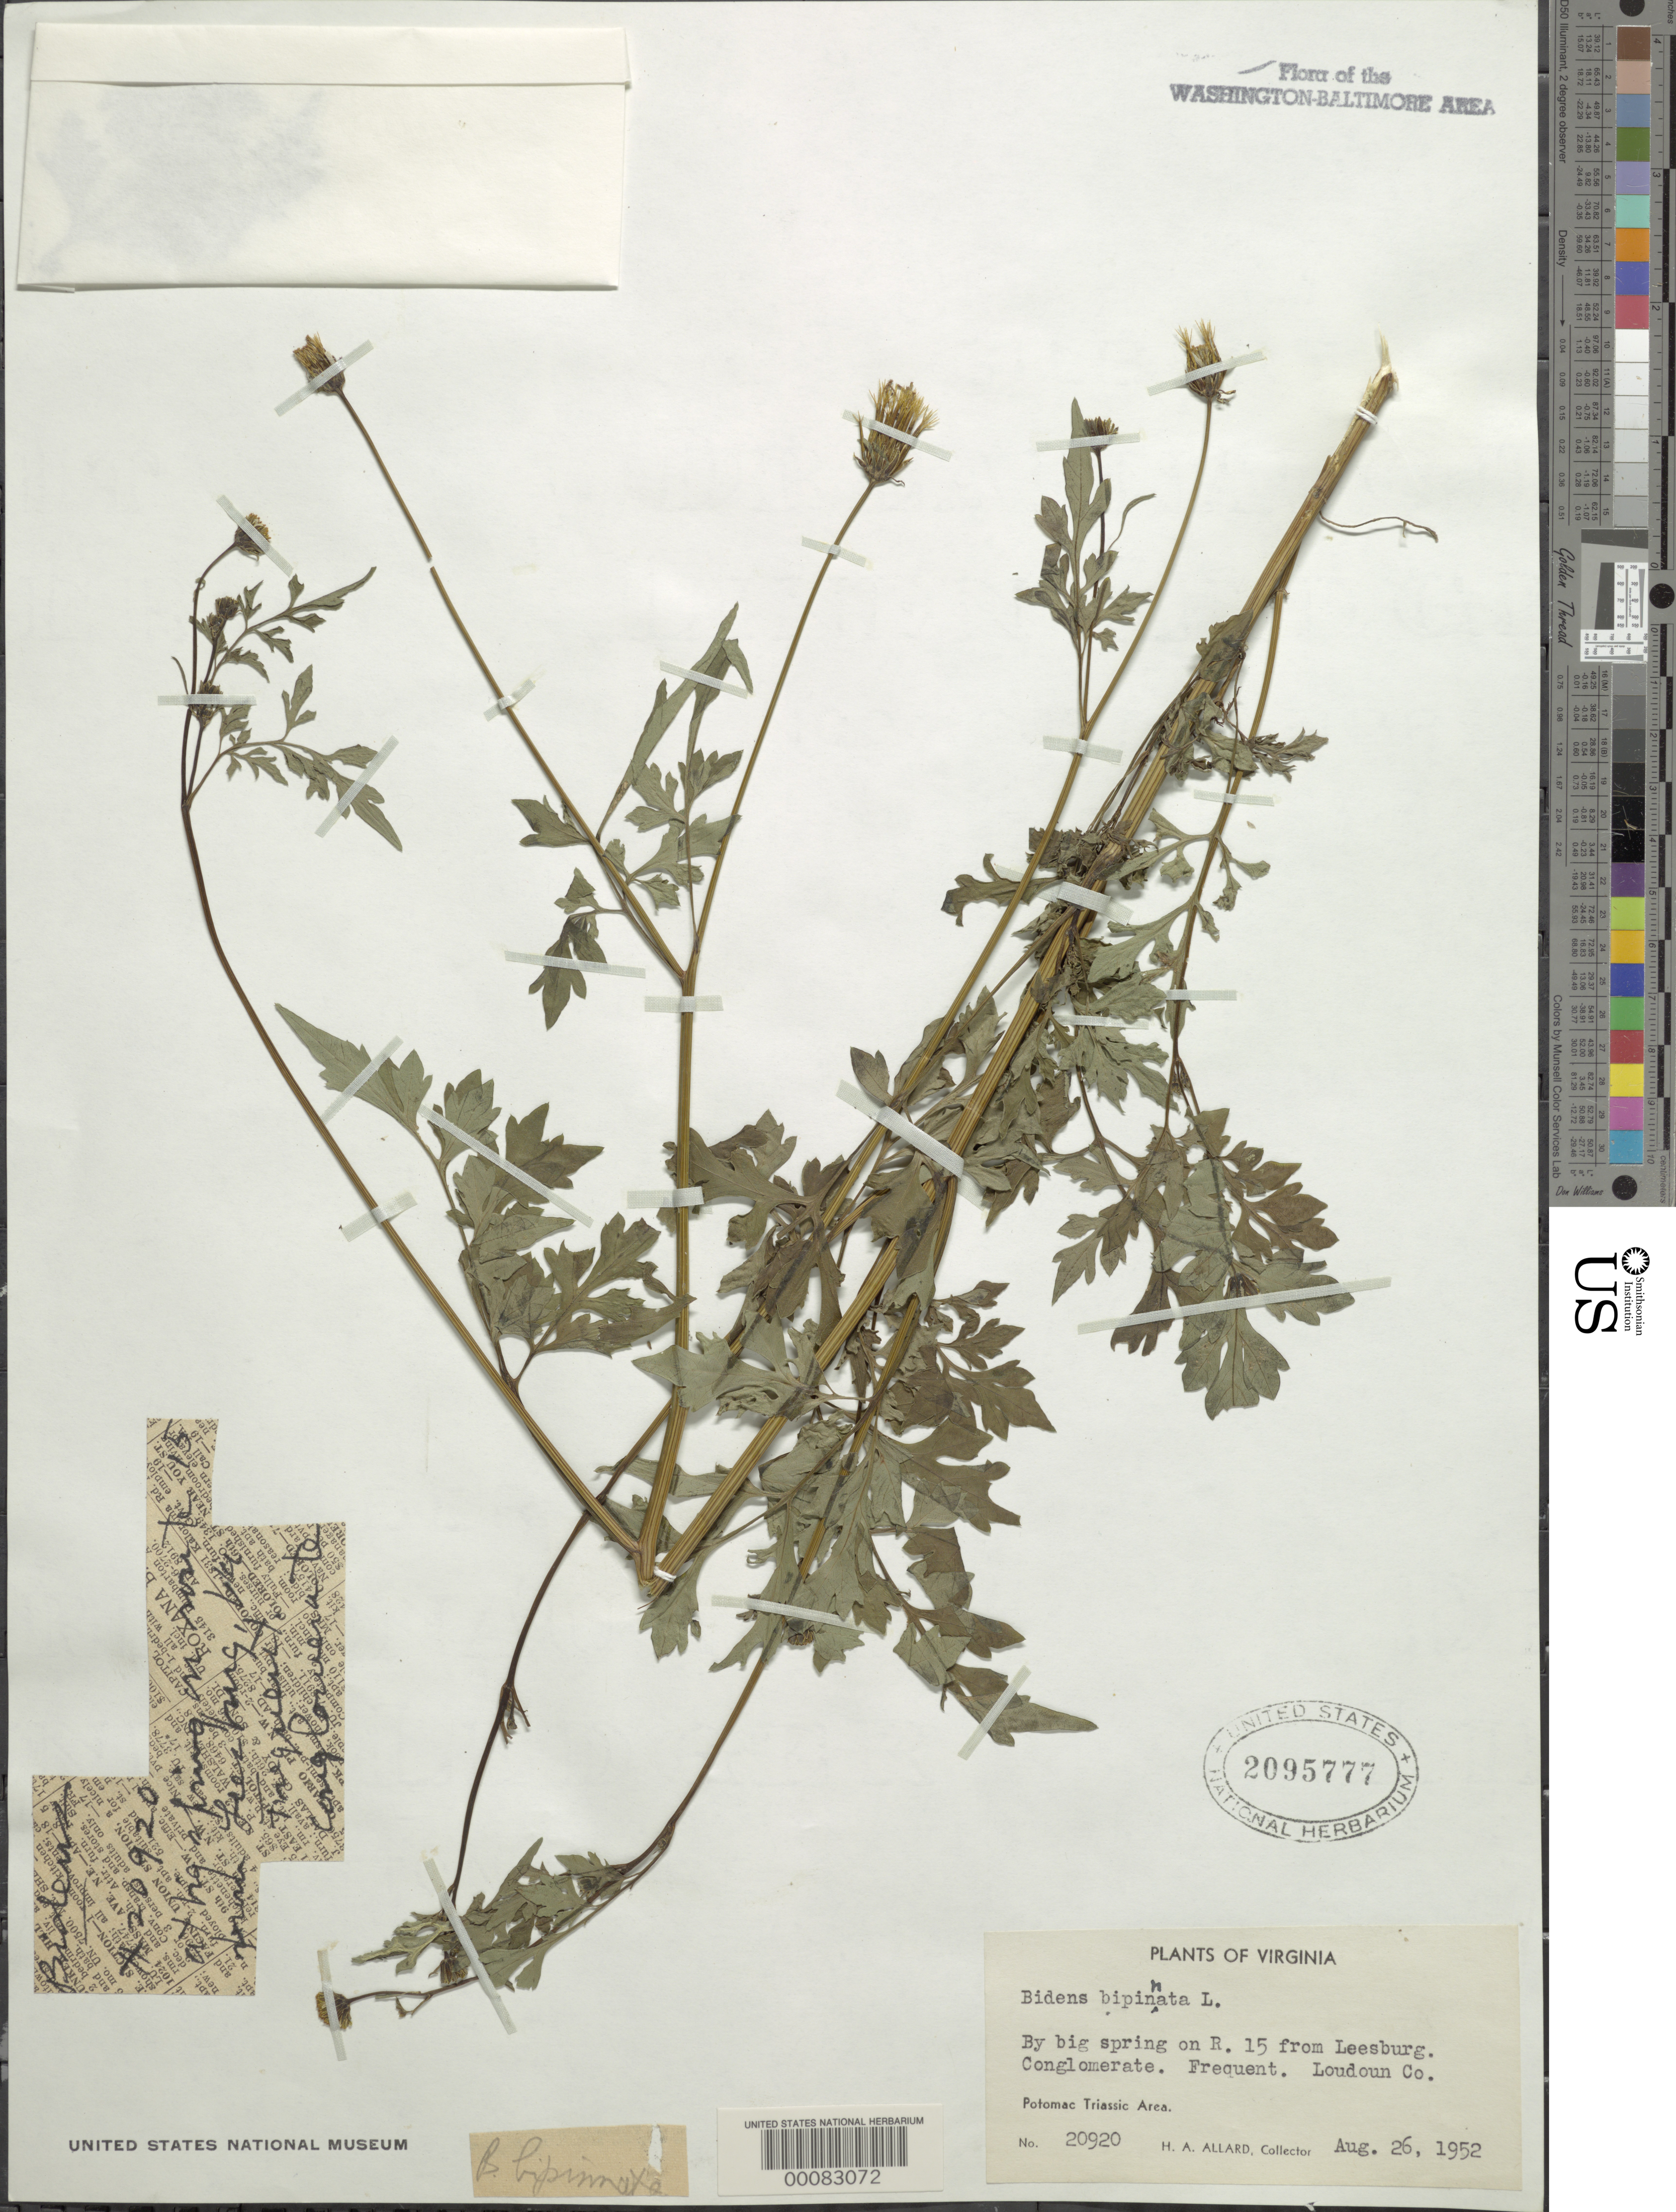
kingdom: Plantae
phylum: Tracheophyta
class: Magnoliopsida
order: Asterales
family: Asteraceae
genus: Bidens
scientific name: Bidens bipinnata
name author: L.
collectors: H. A. Allard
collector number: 20920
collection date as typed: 26 Aug 1952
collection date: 1952-08-26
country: United States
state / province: Virginia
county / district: Loudoun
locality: Rt. 15 Spring Leesburg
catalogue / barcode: US 2095777